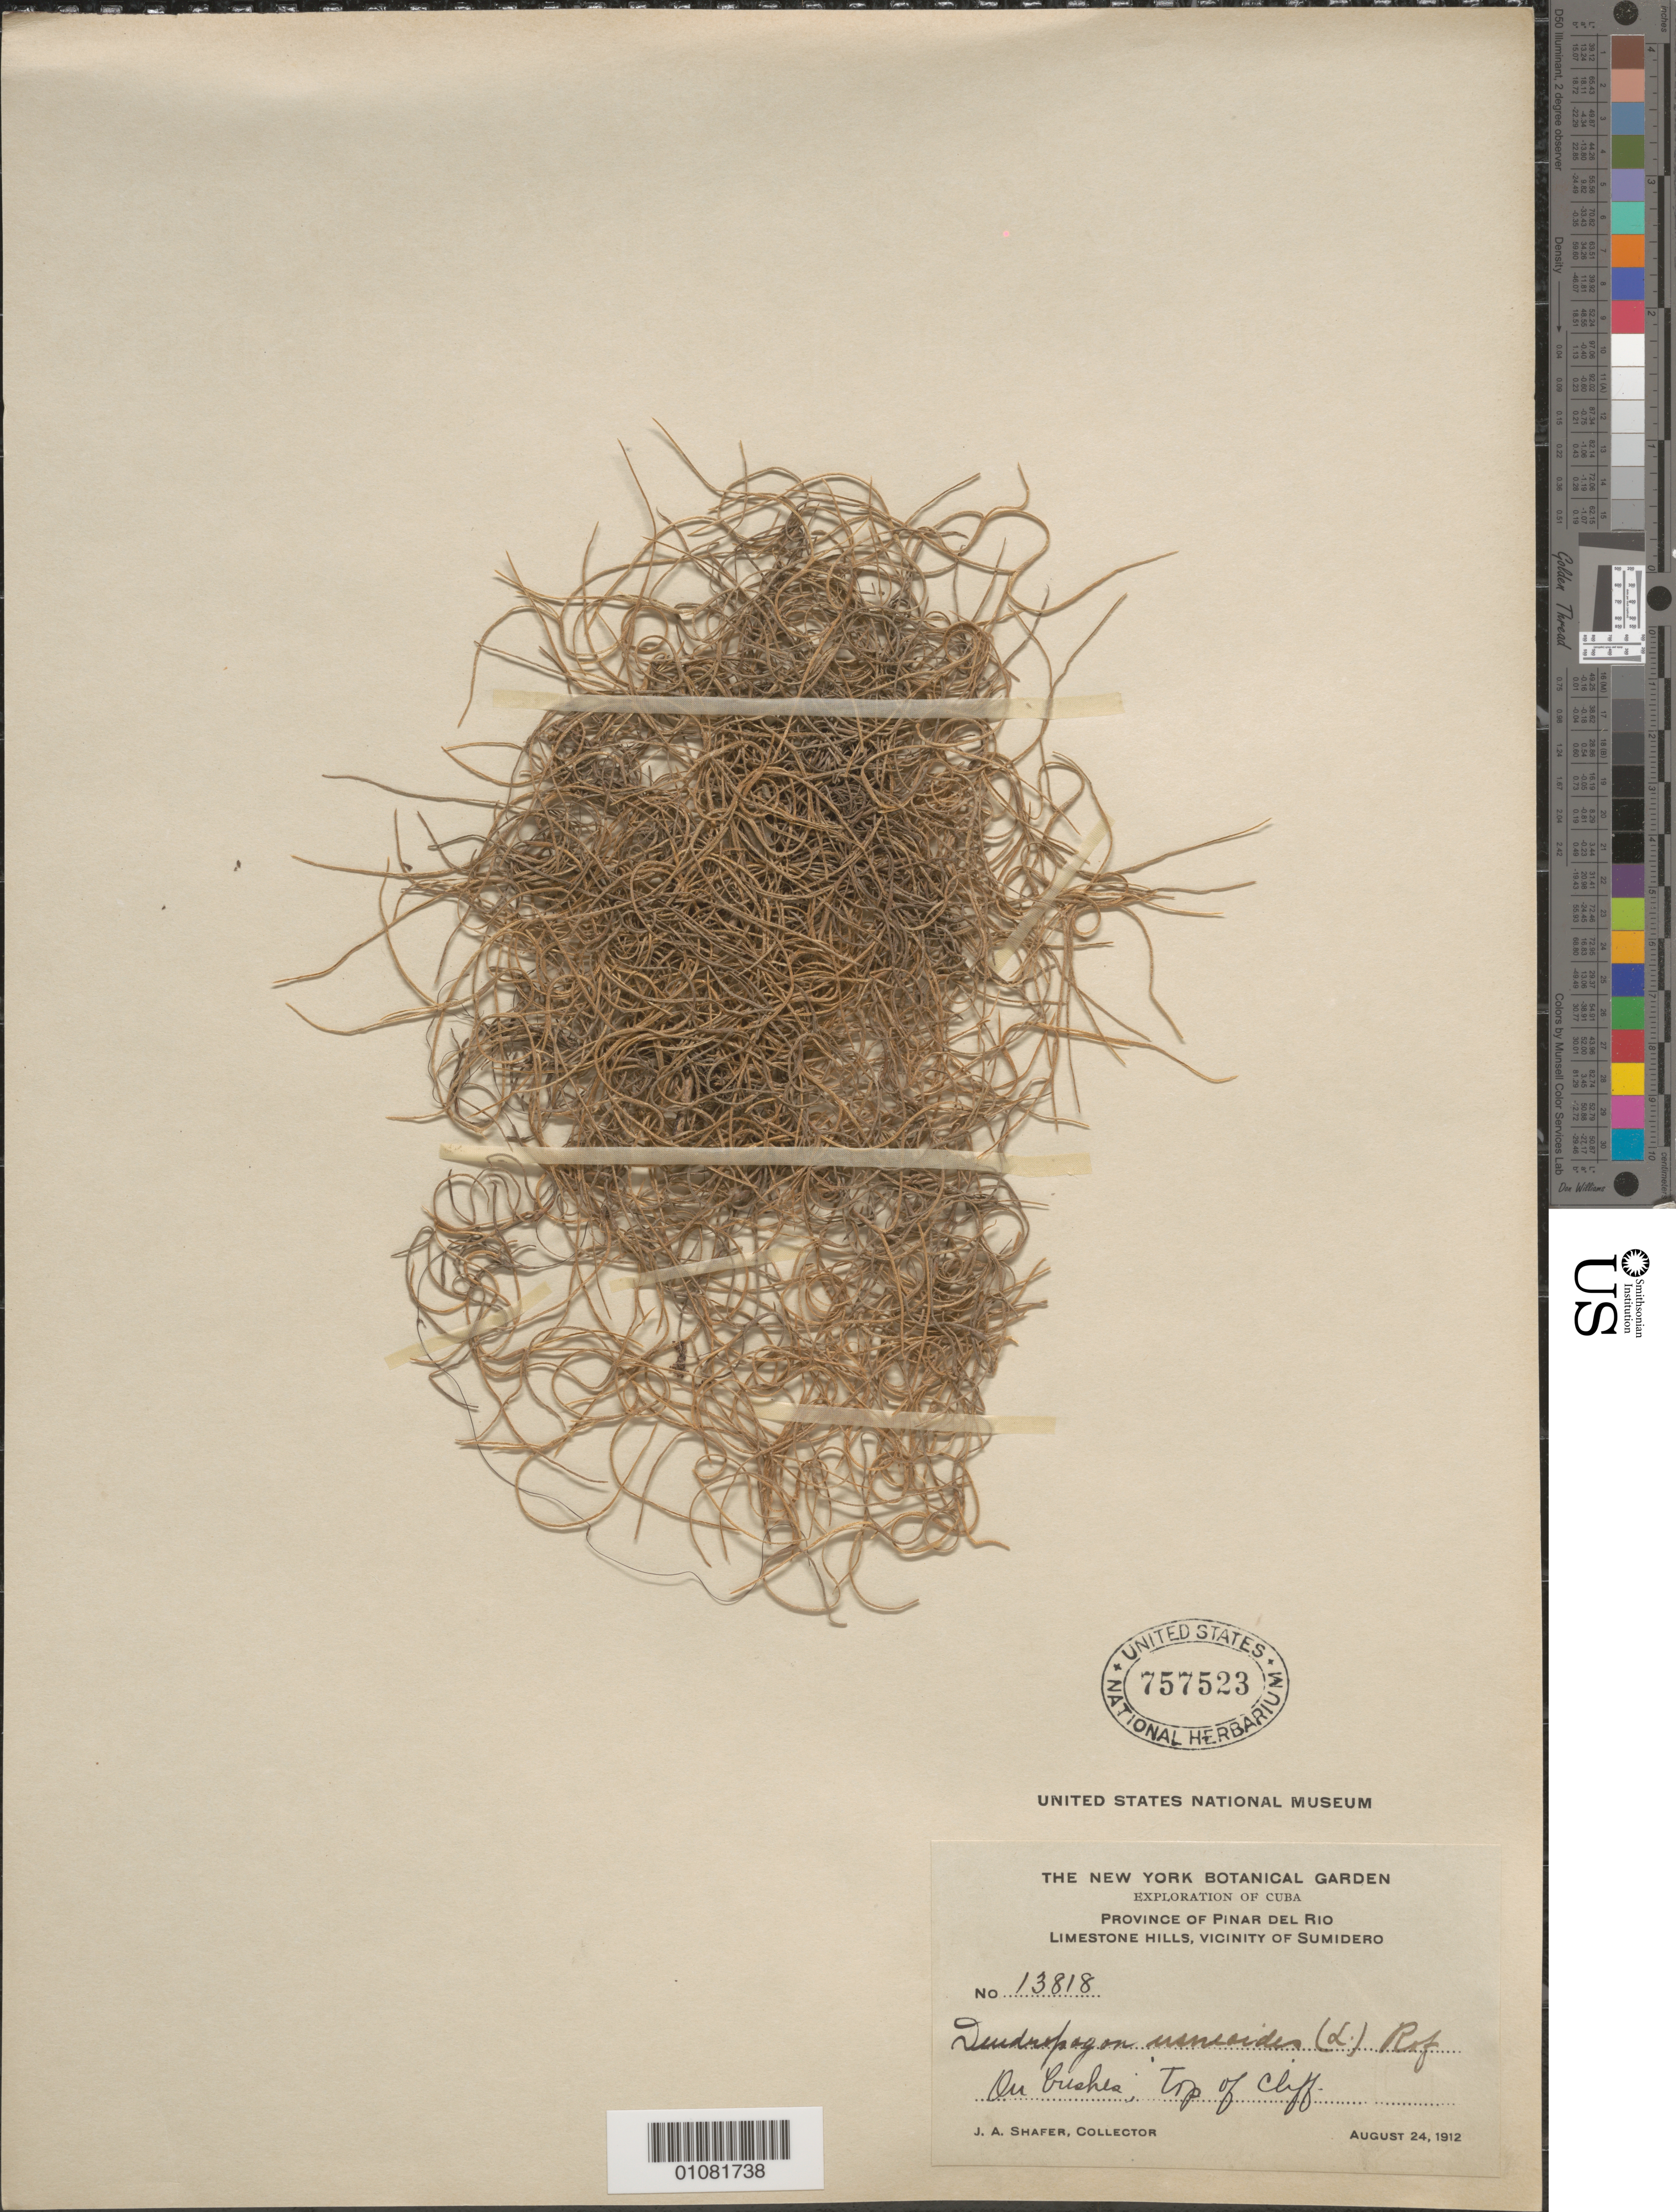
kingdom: Plantae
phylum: Tracheophyta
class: Liliopsida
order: Poales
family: Bromeliaceae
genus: Tillandsia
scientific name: Tillandsia usneoides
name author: (L.) L.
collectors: J. A. Shafer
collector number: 13818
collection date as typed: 24 Aug 1912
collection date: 1912-08-24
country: Cuba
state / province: Pinar del Rio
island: Cuba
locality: Limestone Hills, vicinity of Sumidero; on bushes, top of cliff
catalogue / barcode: US 757523